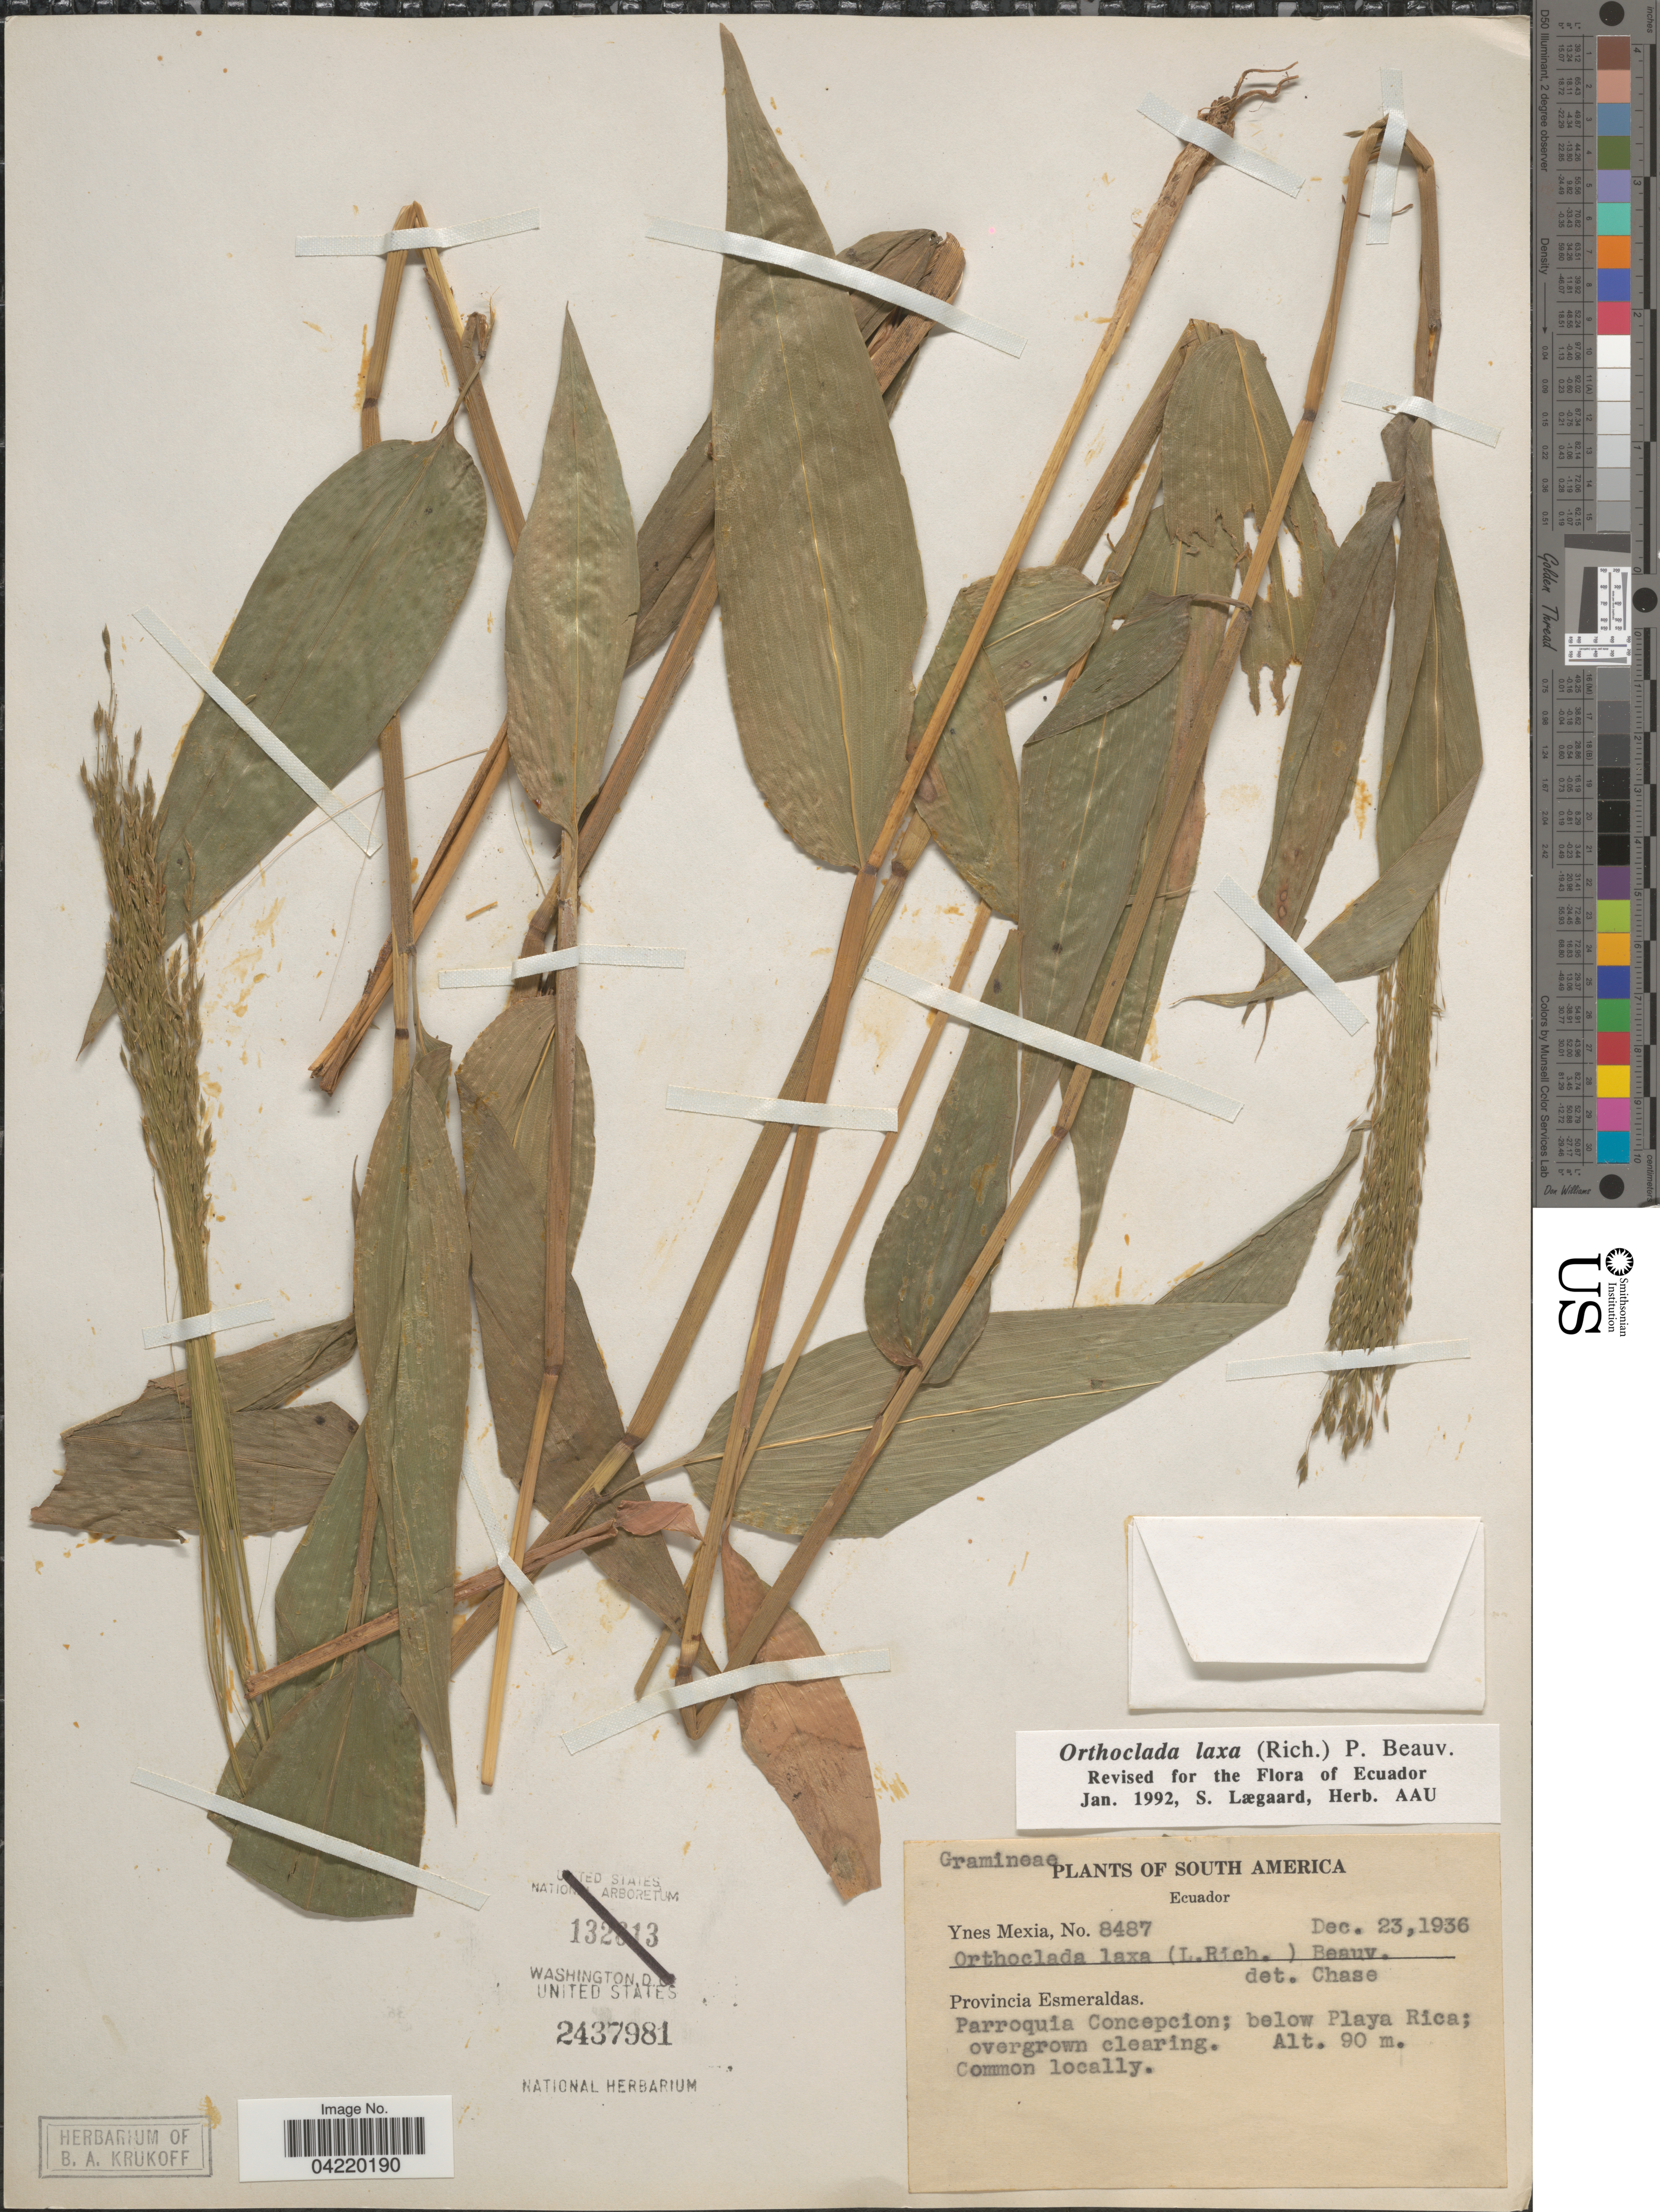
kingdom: Plantae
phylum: Tracheophyta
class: Liliopsida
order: Poales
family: Poaceae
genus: Orthoclada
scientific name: Orthoclada laxa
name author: P. Beauv.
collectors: Y. Mexia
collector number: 8487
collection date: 1936-12-23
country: Ecuador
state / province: Esmeraldas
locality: Parroquia Concepcion; below Playa Rica; overgrown clearing.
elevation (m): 90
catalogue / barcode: US 2437981